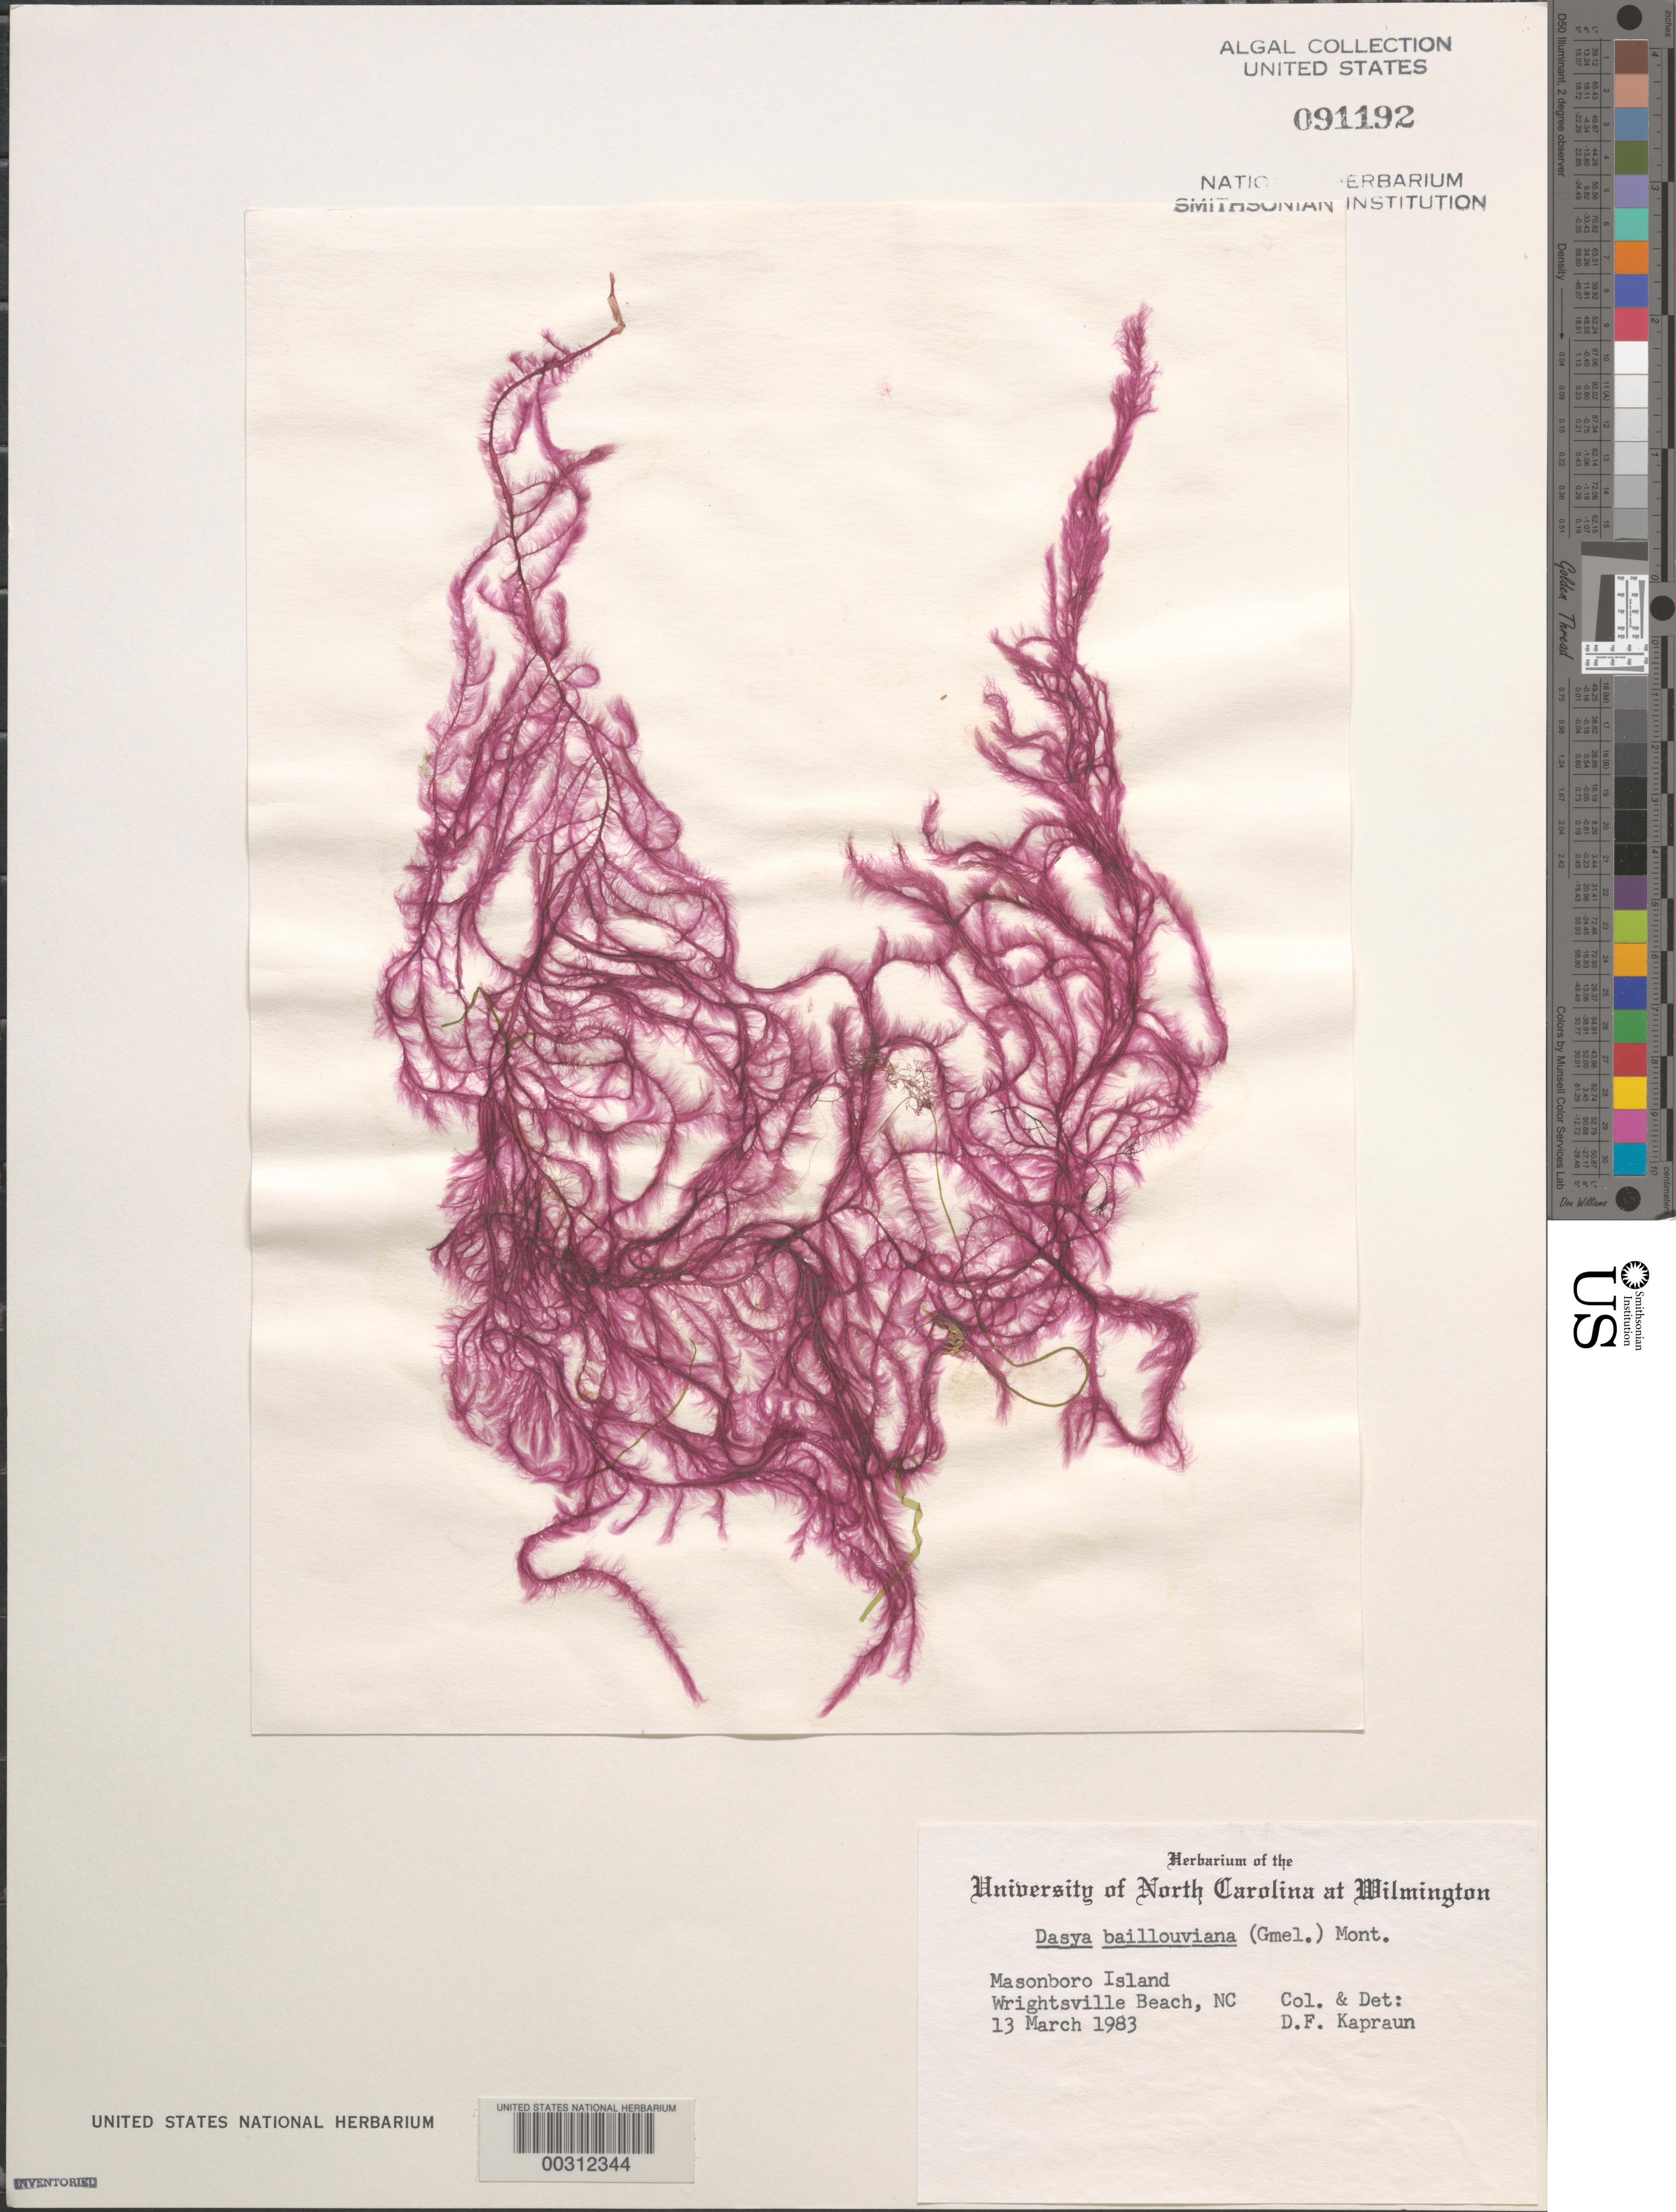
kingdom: Plantae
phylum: Rhodophyta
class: Florideophyceae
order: Ceramiales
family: Dasyaceae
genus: Dasya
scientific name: Dasya pedicellata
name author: (C. Agardh) C. Agardh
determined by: Algae name updating Project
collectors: D. F. Kapraun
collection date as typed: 13 Mar 1883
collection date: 1883-03-13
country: United States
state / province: North Carolina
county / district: New Hanover County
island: Masonboro Island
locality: Wrightsville Beach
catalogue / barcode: US 91192